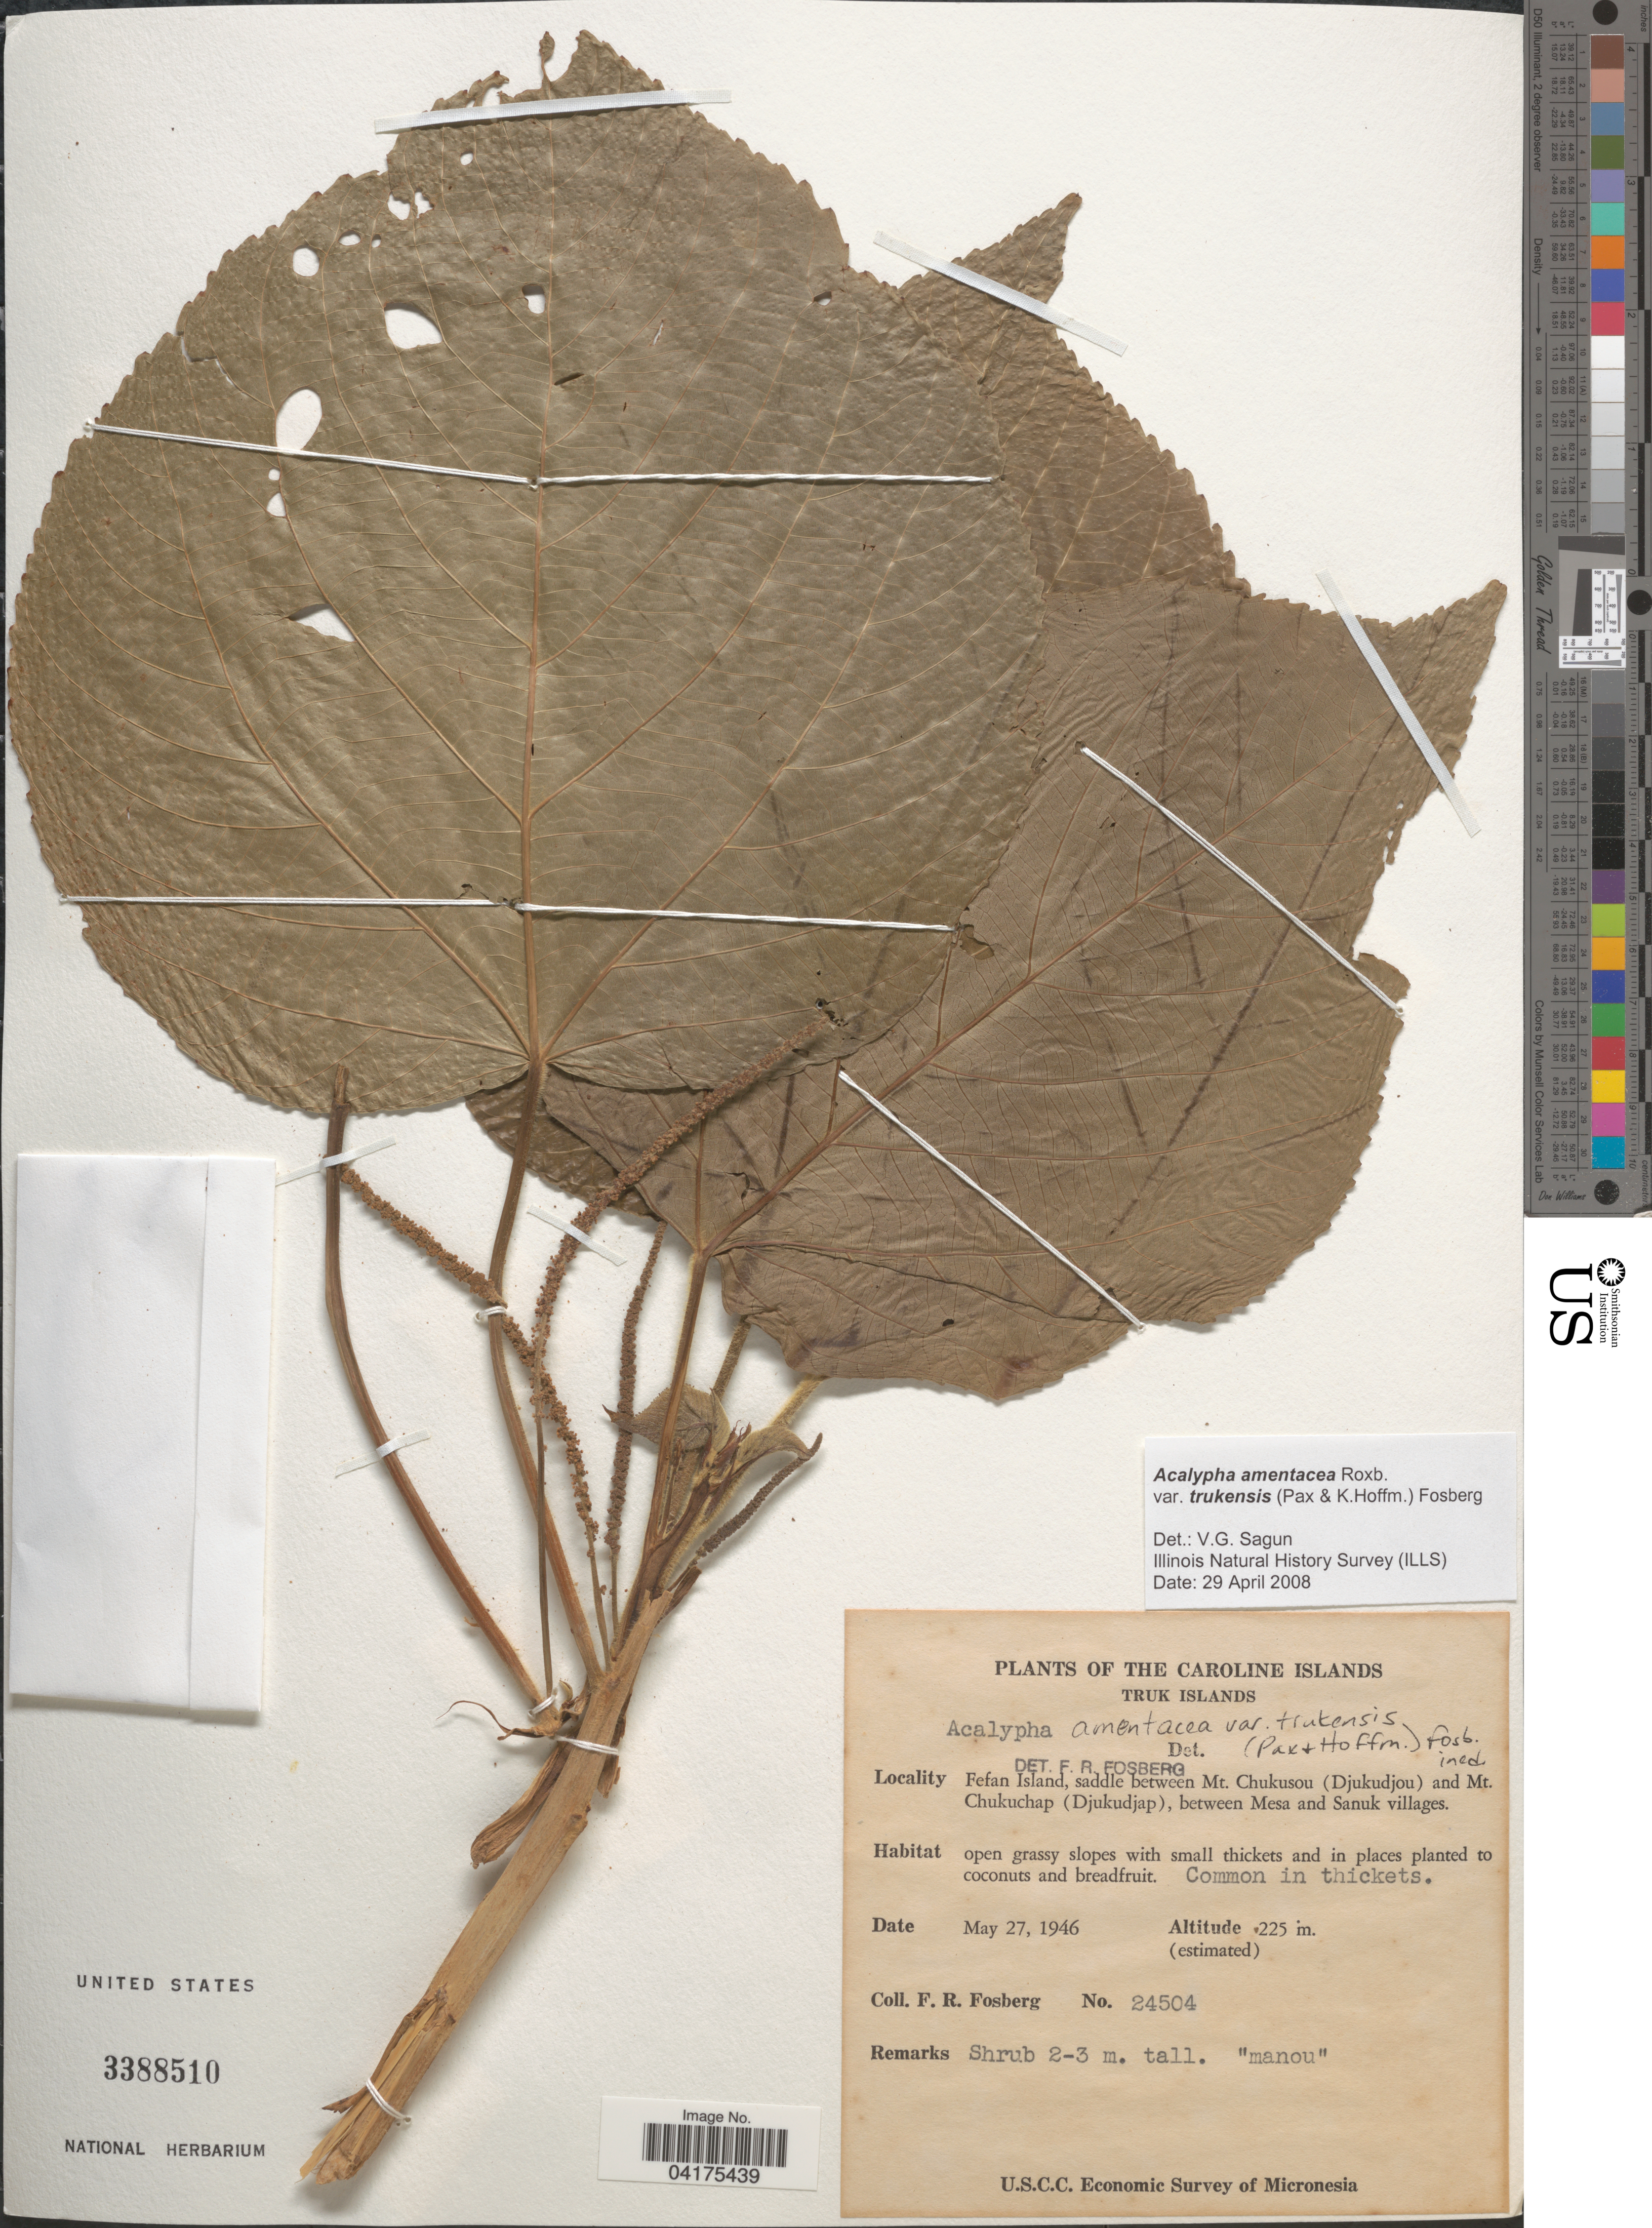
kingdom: Plantae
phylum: Tracheophyta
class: Magnoliopsida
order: Malpighiales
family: Euphorbiaceae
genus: Acalypha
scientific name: Acalypha amentacea var. trukensis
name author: (Pax & Hoffm.) Fosberg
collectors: F. R. Fosberg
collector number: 24504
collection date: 1946-05-27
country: Micronesia, Federated States of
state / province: Truk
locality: The Caroline Islands. Fefan Island, saddle between Mt. Chukusou (Djukudjou) and Mt. Chukuchap (Djukudjap), between Mesa and Sanuk villages. U.S.C.C. Economic Survey of Micronesia.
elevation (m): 225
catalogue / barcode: US 3388510